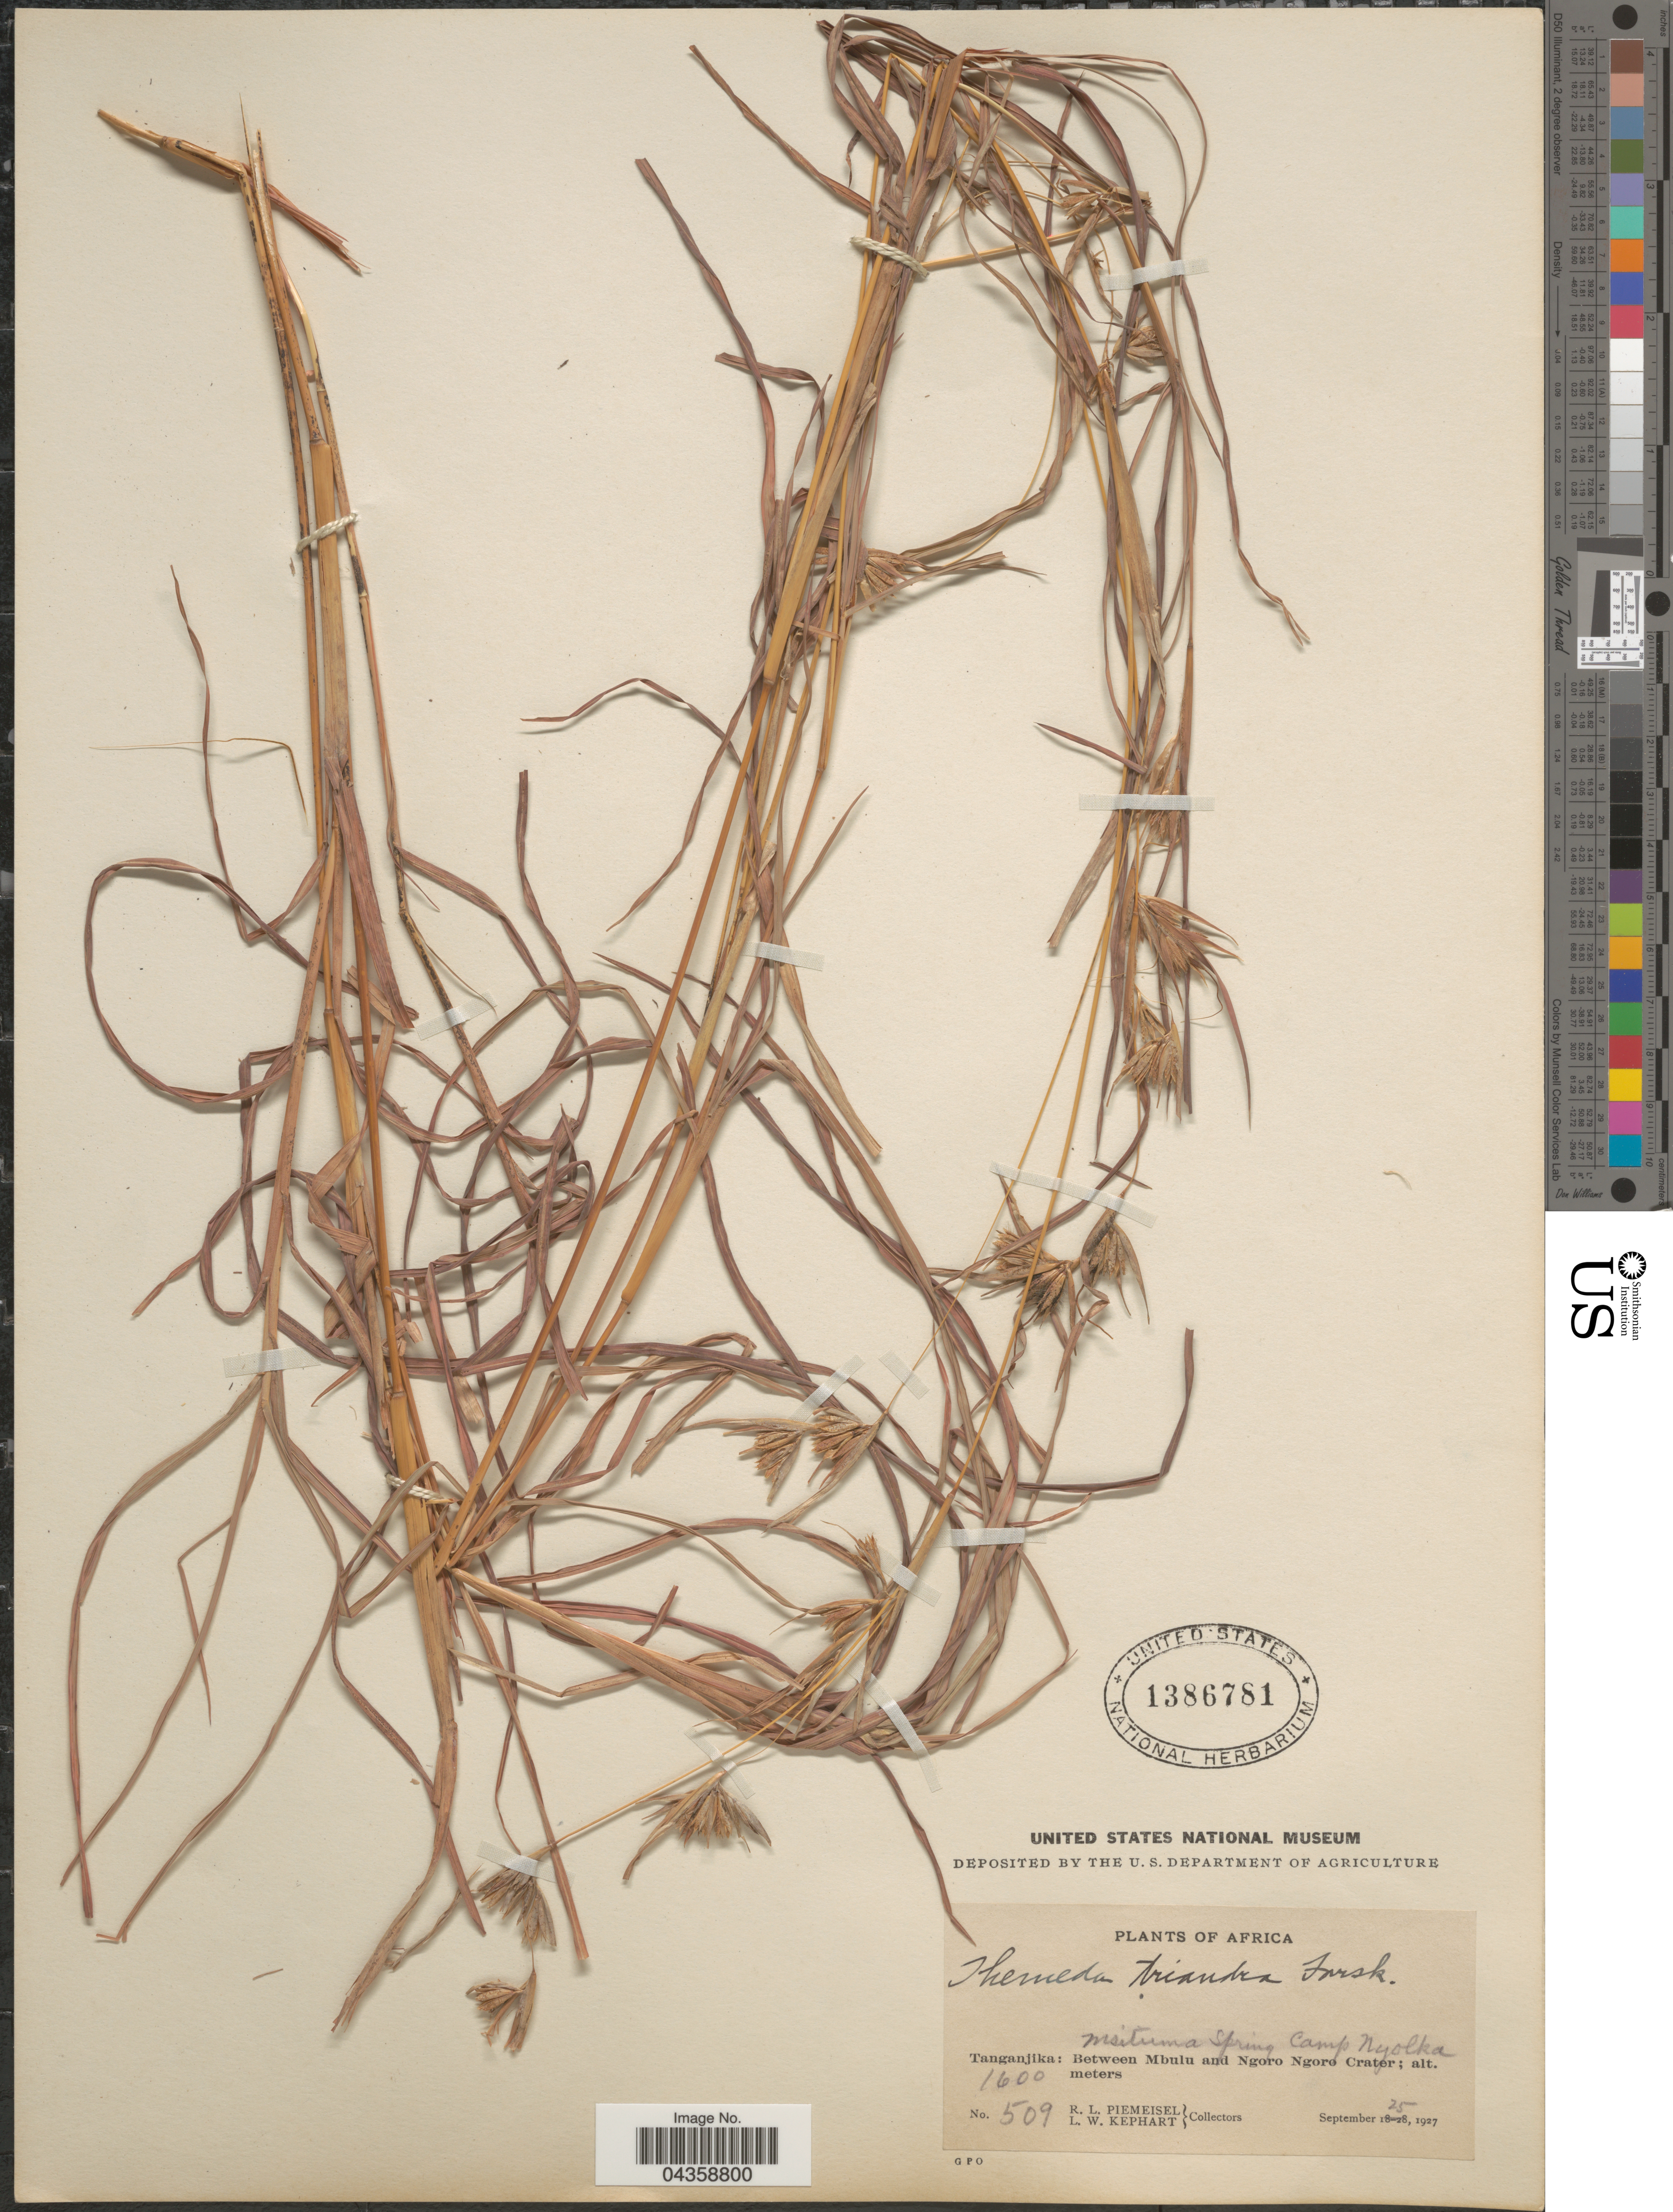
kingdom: Plantae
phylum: Tracheophyta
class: Liliopsida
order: Poales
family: Poaceae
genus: Themeda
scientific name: Themeda triandra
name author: Forssk.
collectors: R. L. Piemeisel & L. W. Kephart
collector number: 509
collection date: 1927-09-25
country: Tanzania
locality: Tanganjika: Msituma Spring Camp Nyolka. Between Mbulu and Ngoro Ngoro Crater.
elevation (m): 1600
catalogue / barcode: US 1386781